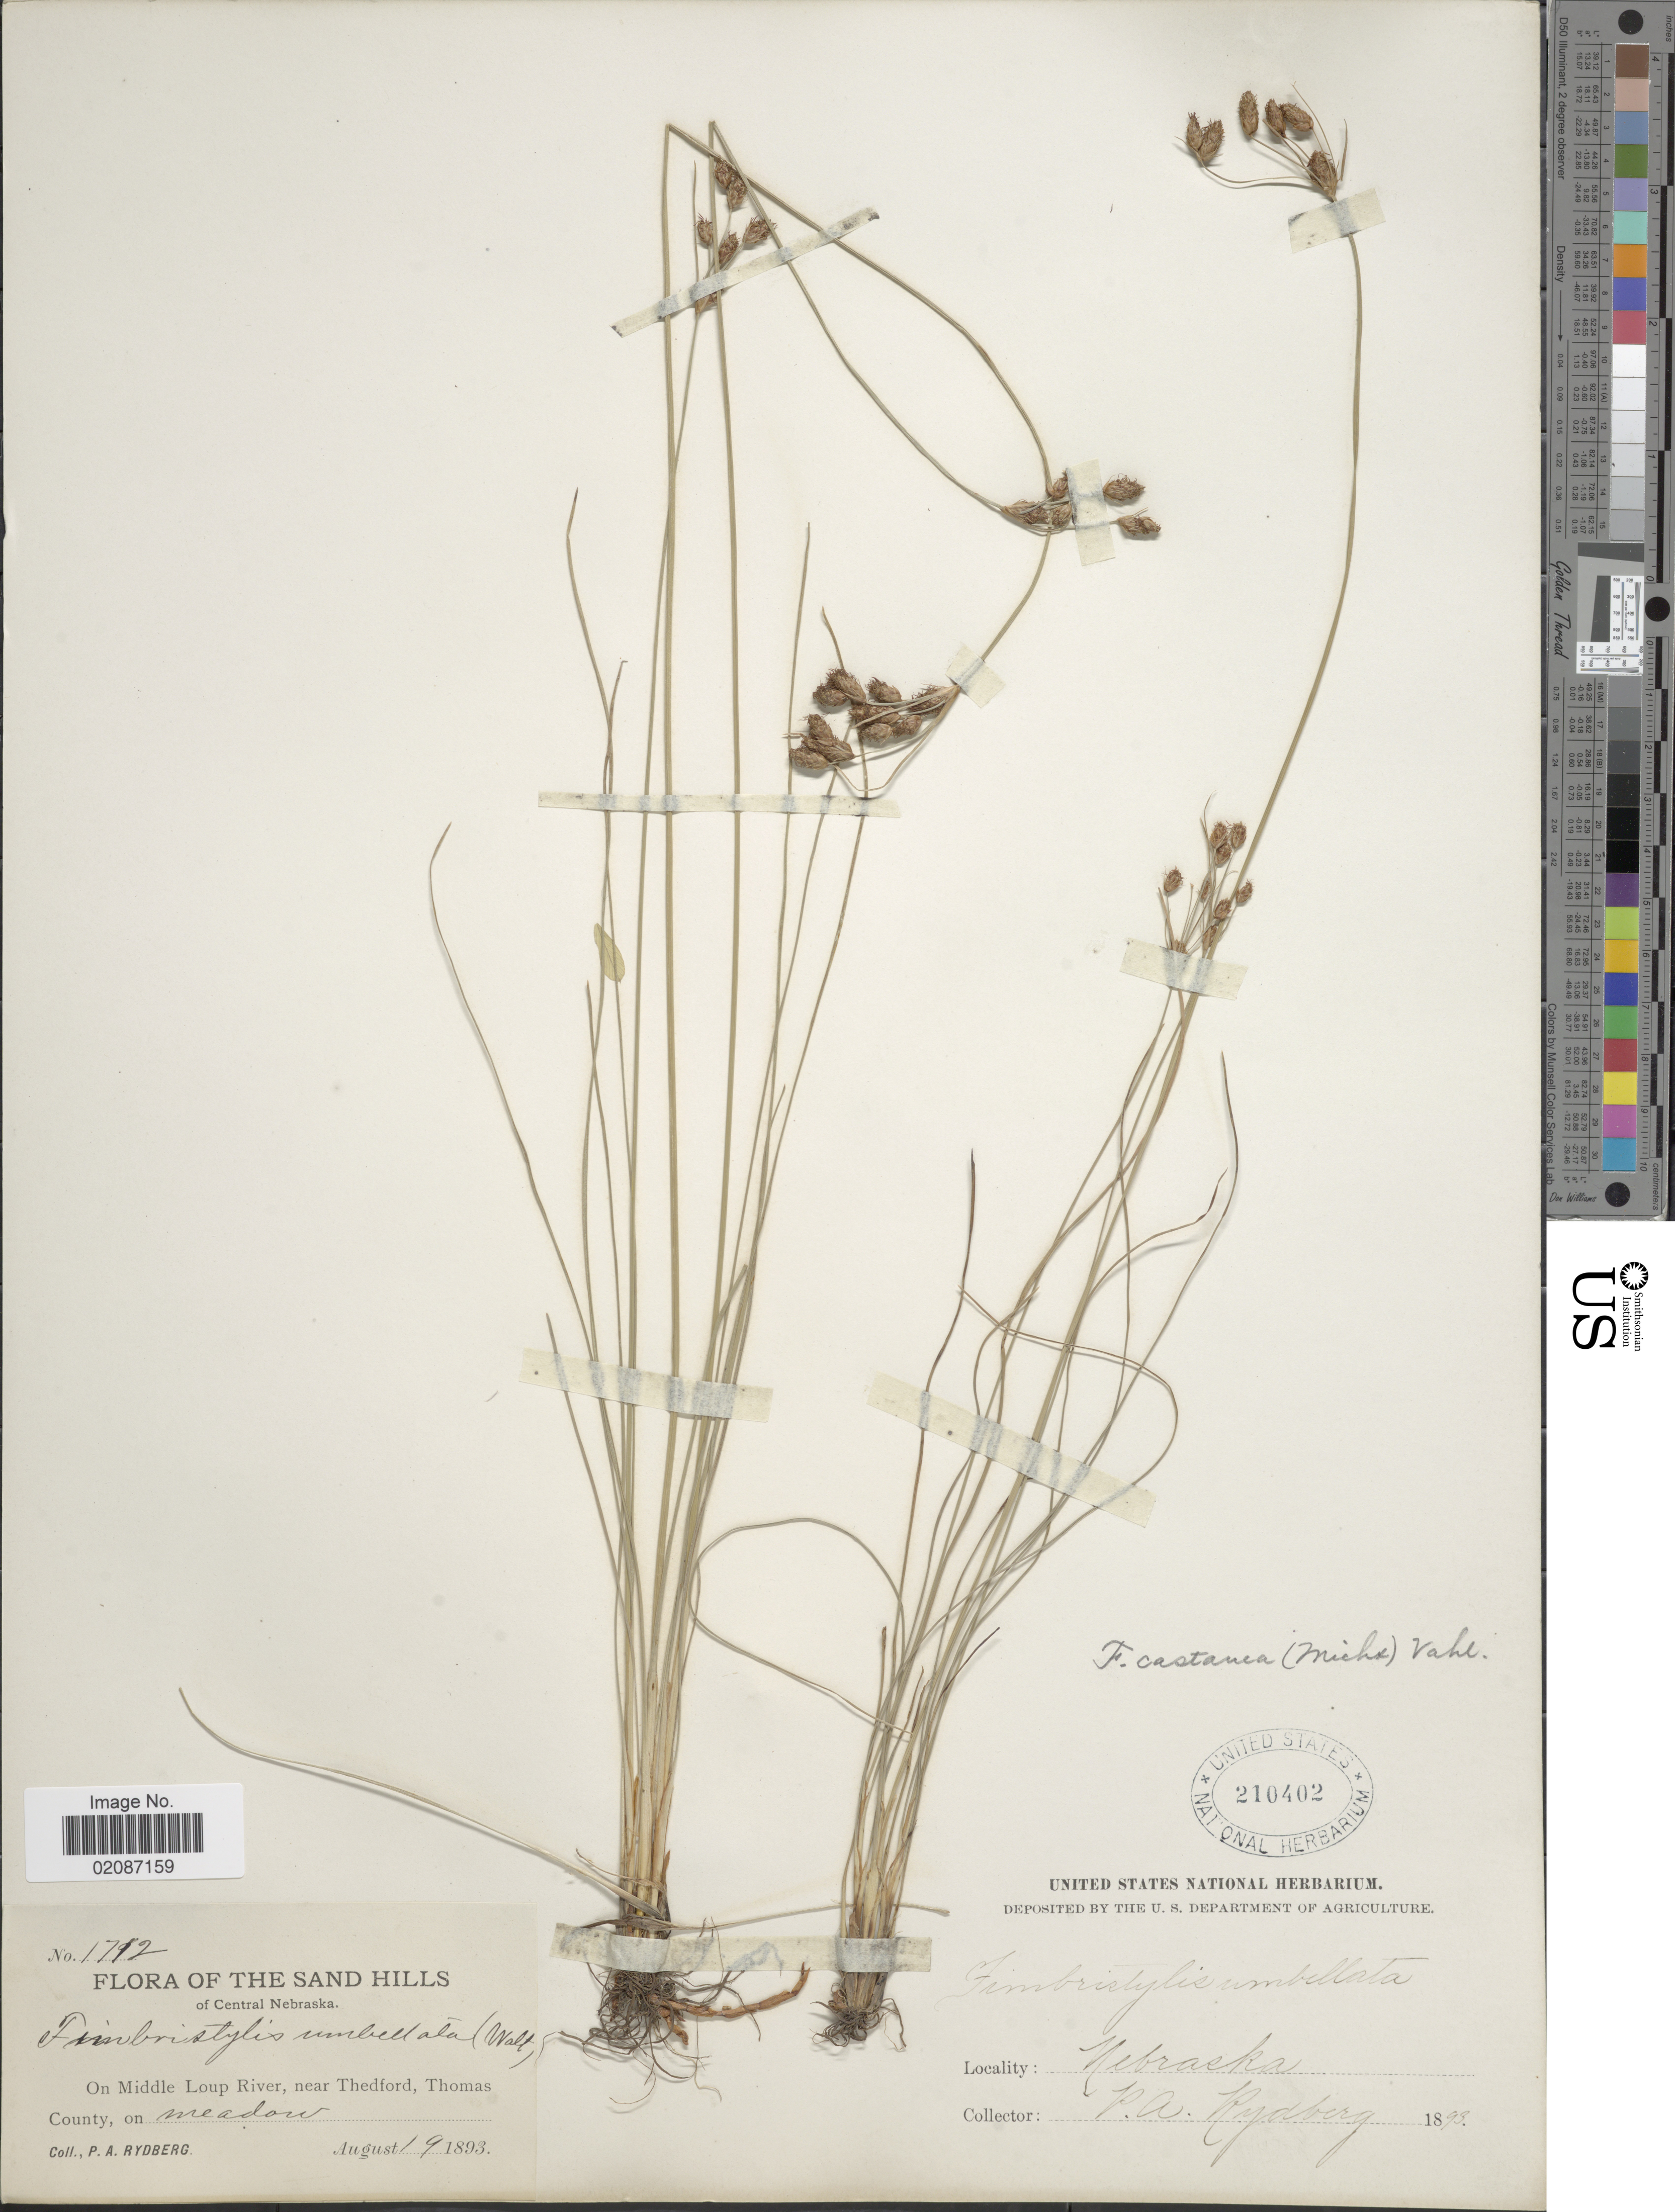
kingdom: Plantae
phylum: Tracheophyta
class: Liliopsida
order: Poales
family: Cyperaceae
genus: Fimbristylis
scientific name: Fimbristylis spadicea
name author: (L.) Vahl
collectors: P. A. Rydberg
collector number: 1712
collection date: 1893-08-19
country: United States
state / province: Nebraska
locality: The Sand Hills, Central Nebraska, Middle Loup River, near Thedford, Thomas County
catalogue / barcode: US 210402